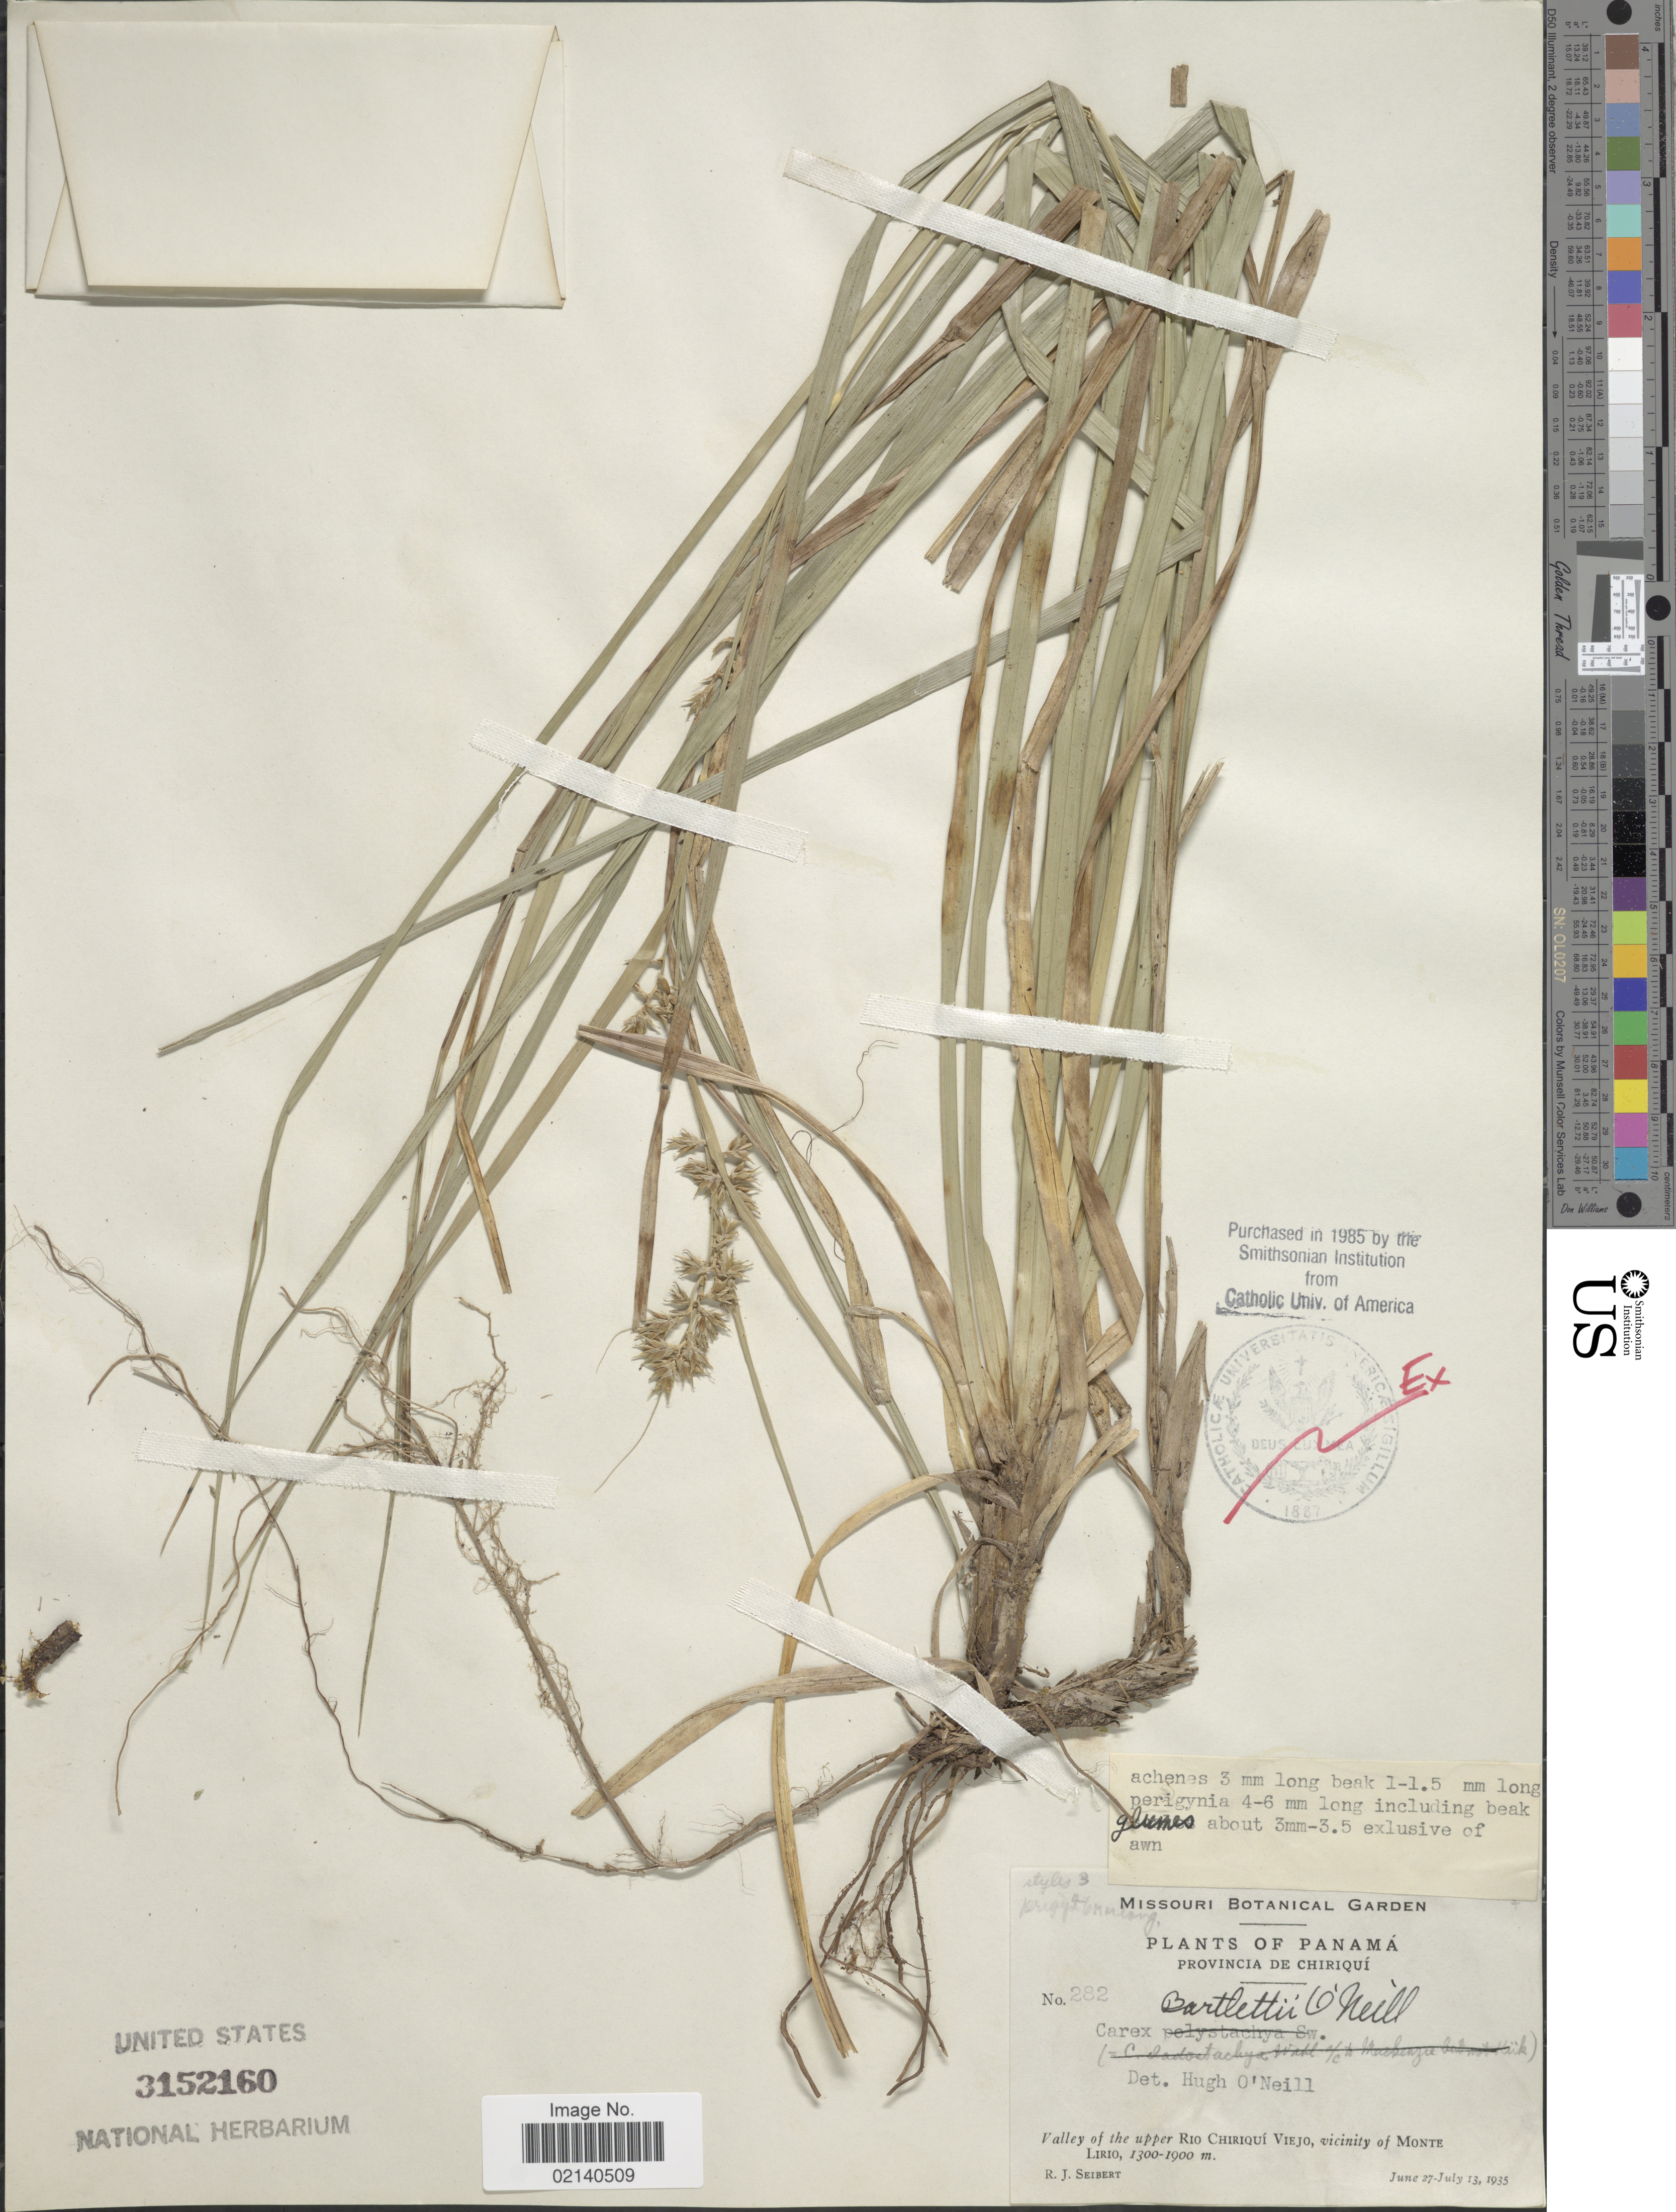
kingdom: Plantae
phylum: Tracheophyta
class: Liliopsida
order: Poales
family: Cyperaceae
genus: Carex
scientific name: Carex polystachya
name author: Sw. ex Wahlenb.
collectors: R. J. Seibert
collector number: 282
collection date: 1935-06-27/1935-07-13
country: Panama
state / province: Chiriqui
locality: Vicinity of the upper Rio Chiriqui Viejo, vicinity of Monte Lirio.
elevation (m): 1300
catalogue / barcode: US 3152160